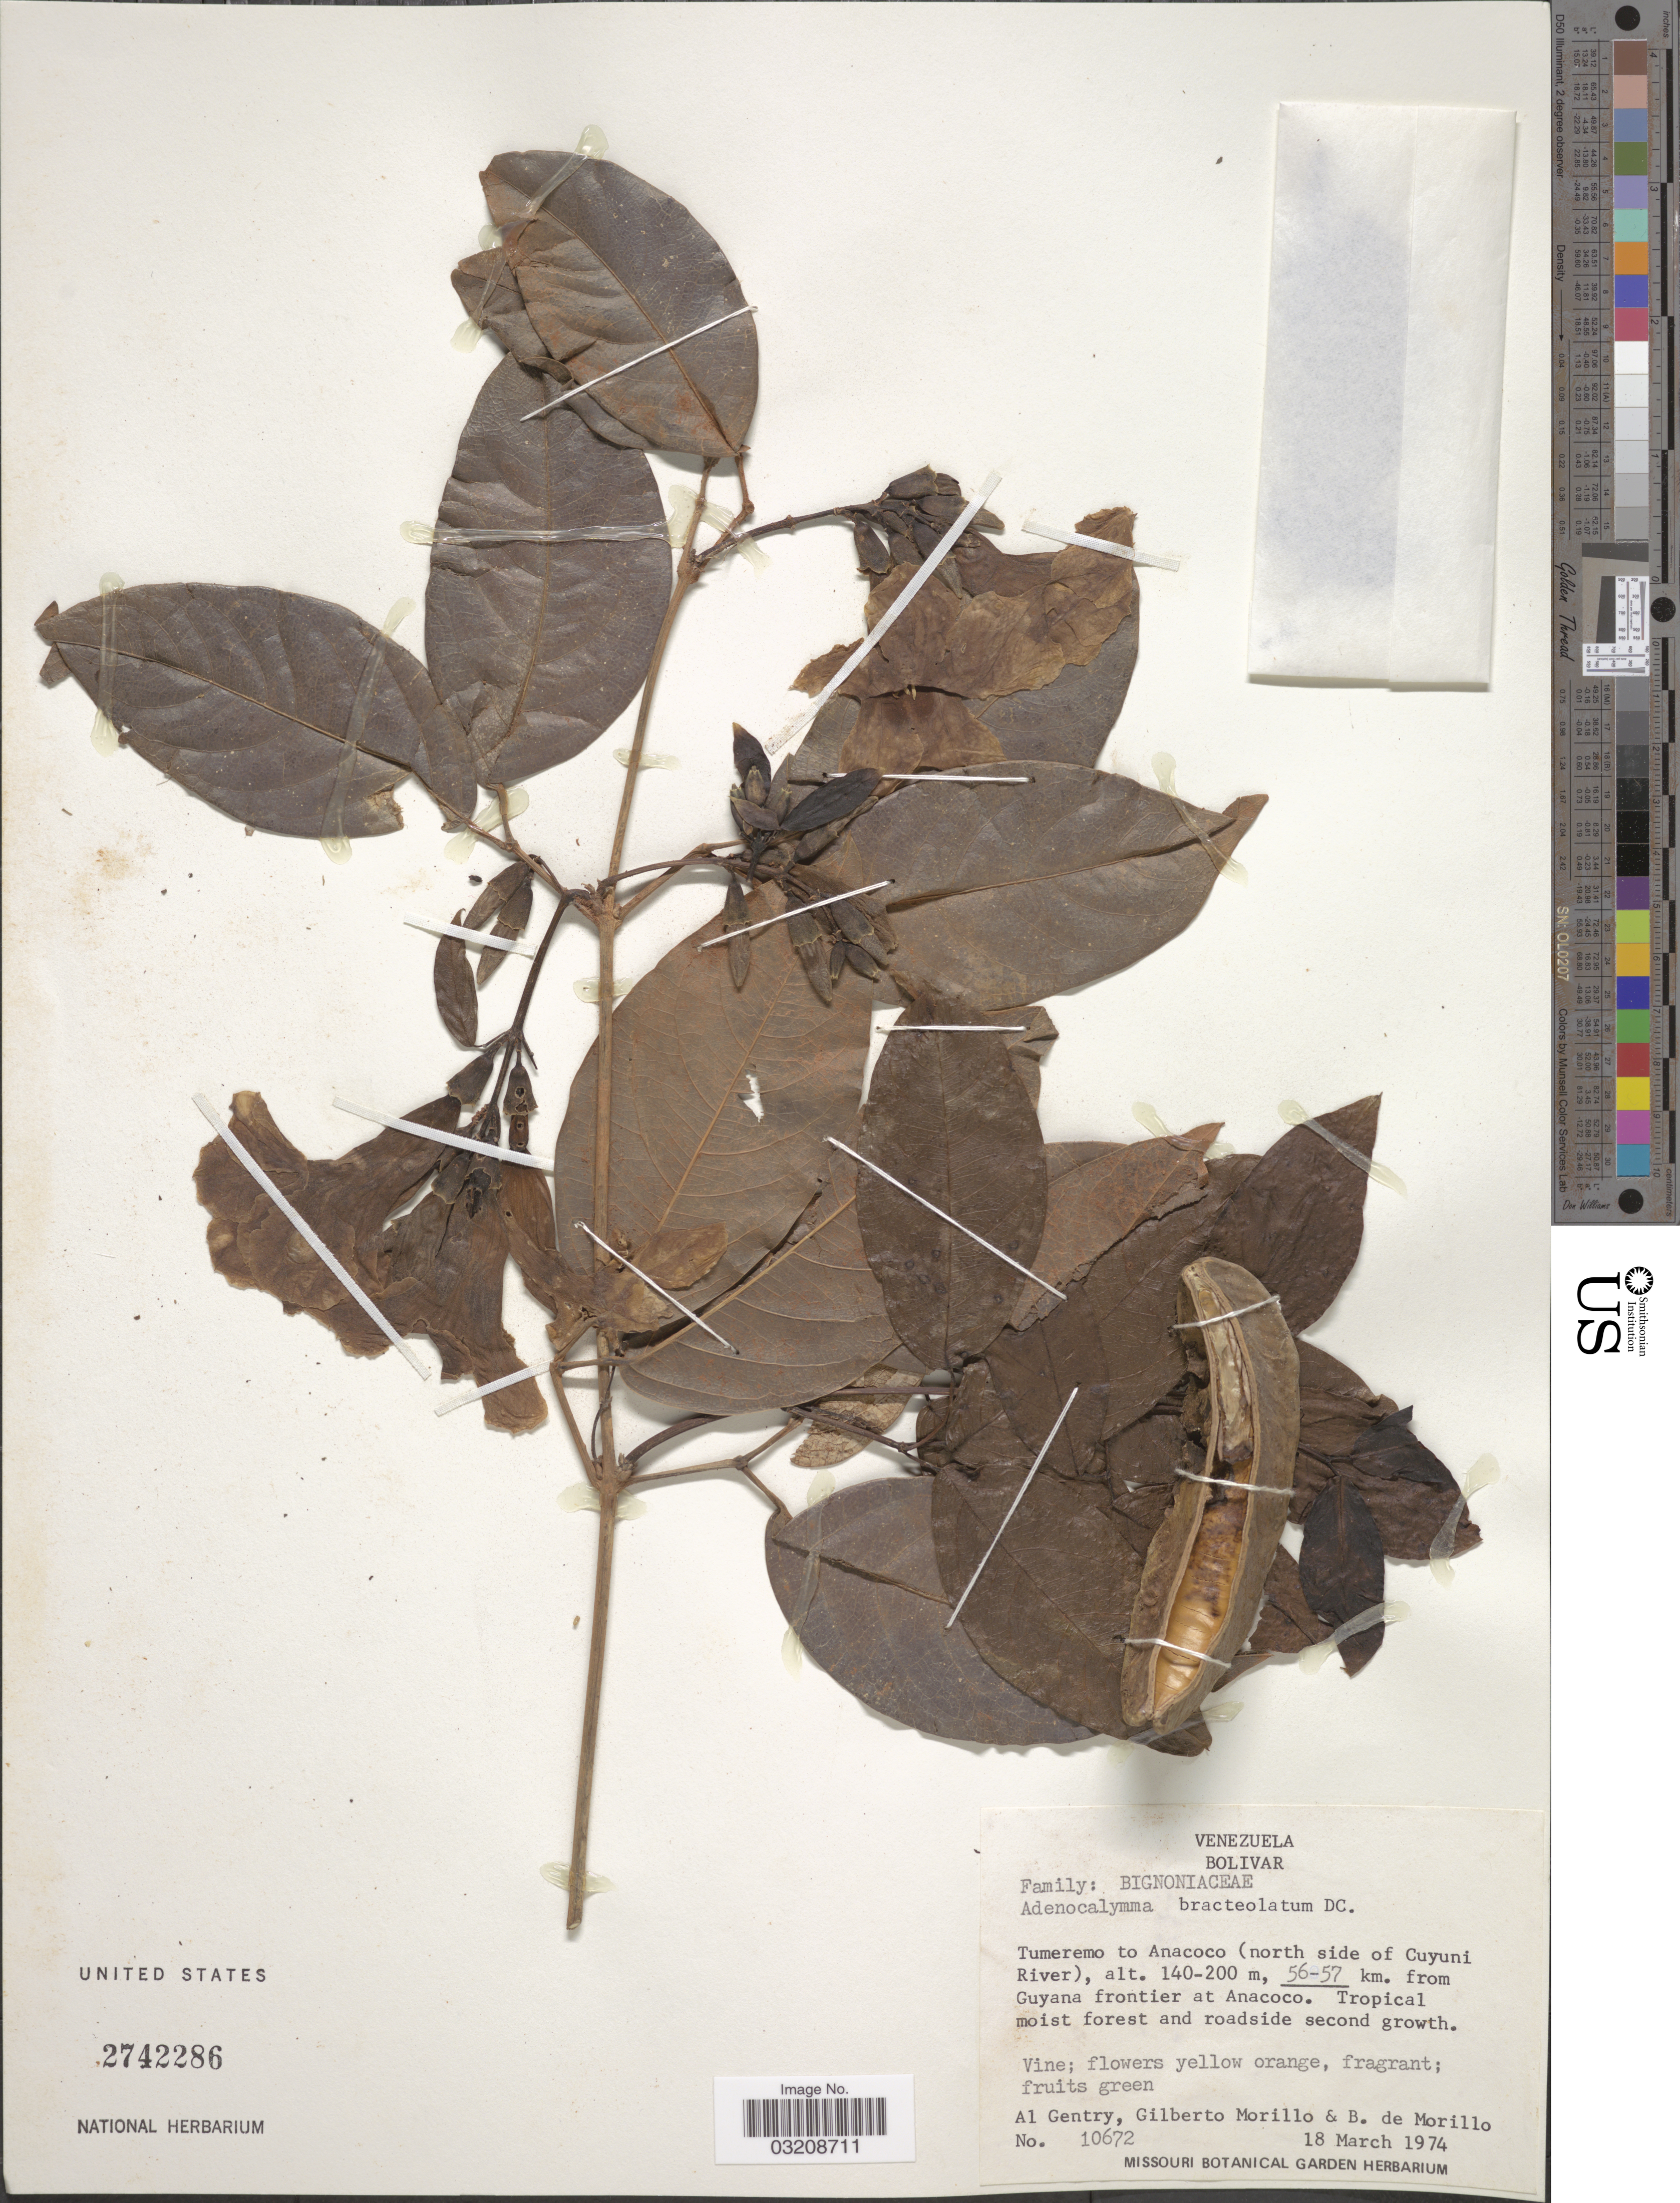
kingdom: Plantae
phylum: Tracheophyta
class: Magnoliopsida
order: Lamiales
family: Bignoniaceae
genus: Adenocalymma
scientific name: Adenocalymma bracteolatum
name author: DC.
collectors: A. H. Gentry, G. N. Morillo & B. Morillo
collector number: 10672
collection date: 1974-03-18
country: Venezuela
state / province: Bolivar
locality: Tumeremo to Anacoco (north side of Cuyuni River), 56-57 km. from Guyana frontier at Anacoco.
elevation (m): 140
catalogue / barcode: US 2742286